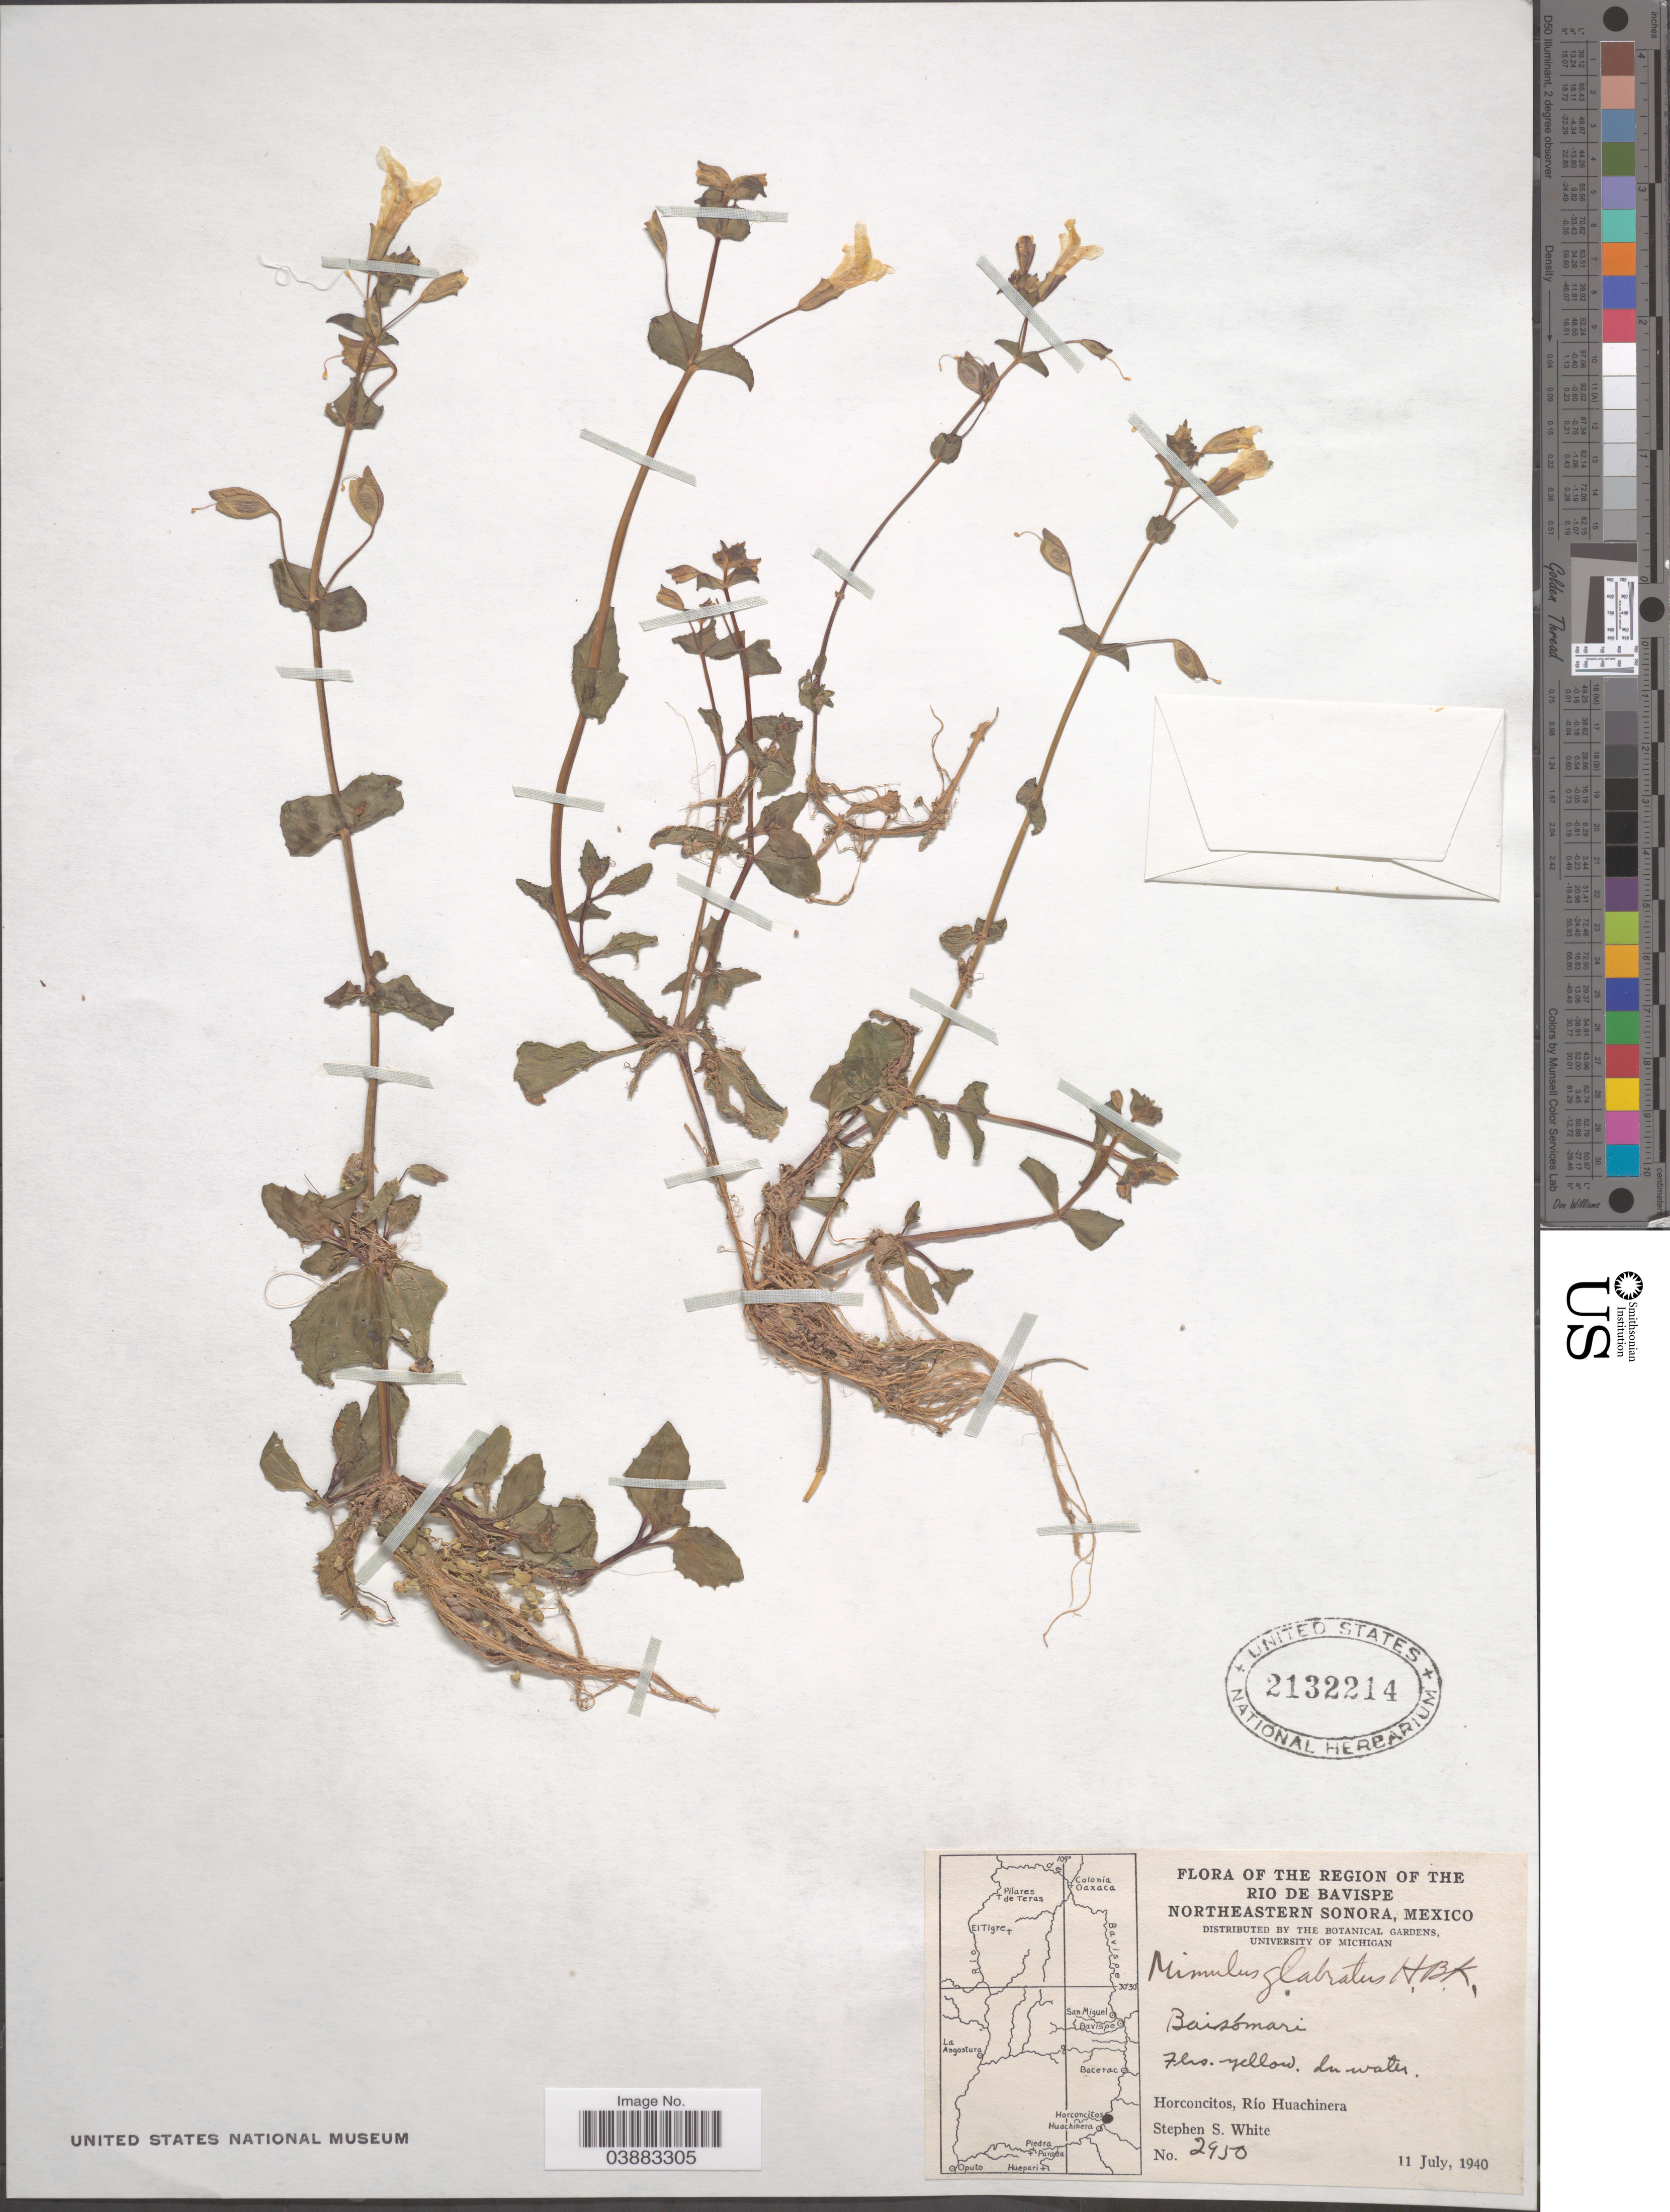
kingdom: Plantae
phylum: Tracheophyta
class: Magnoliopsida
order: Lamiales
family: Phrymaceae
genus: Mimulus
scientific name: Mimulus glabratus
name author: Kunth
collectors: S. S. White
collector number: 2950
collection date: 1940-07-11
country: Mexico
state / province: Sonora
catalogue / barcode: US 2132214